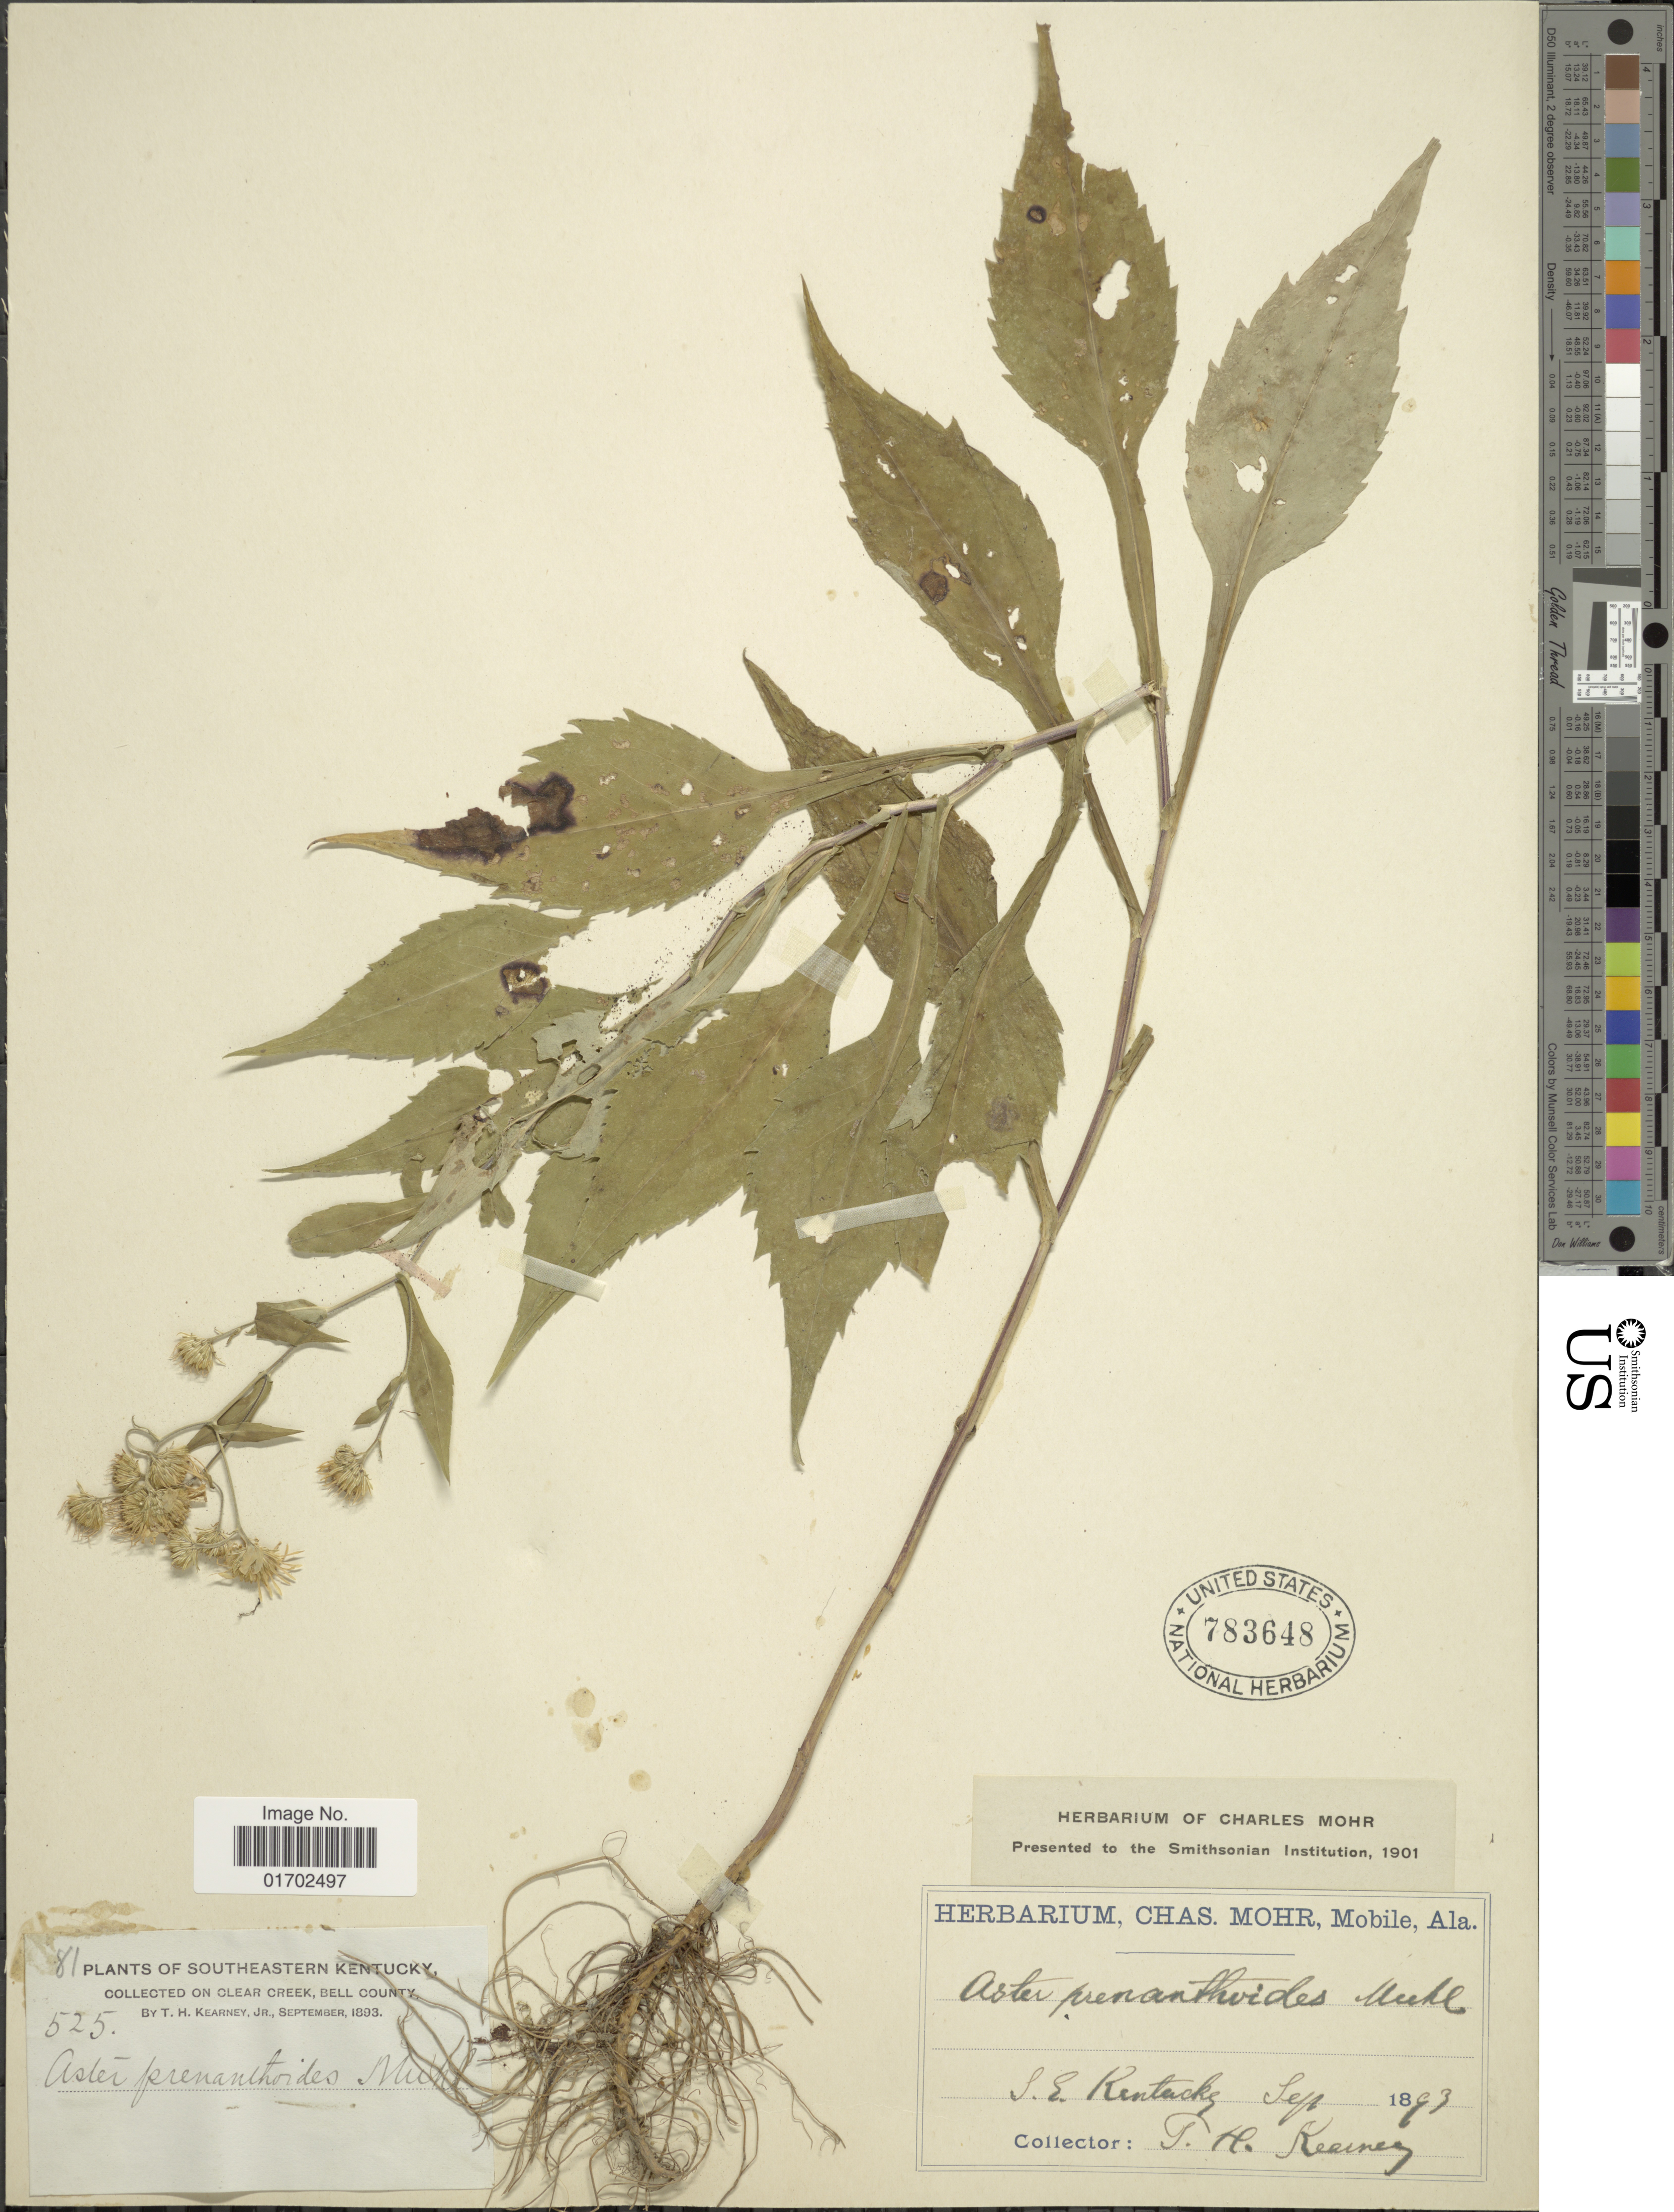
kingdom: Plantae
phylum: Tracheophyta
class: Magnoliopsida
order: Asterales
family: Asteraceae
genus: Symphyotrichum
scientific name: Symphyotrichum prenanthoides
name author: (Muhl. ex Willd.) G.L. Nesom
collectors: T. H. Kearney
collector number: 525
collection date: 1893-09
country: United States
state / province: Kentucky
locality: S.E. Kentucky. Southeastern Kentucky, on Clear Creek, Bell County.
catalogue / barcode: US 783648